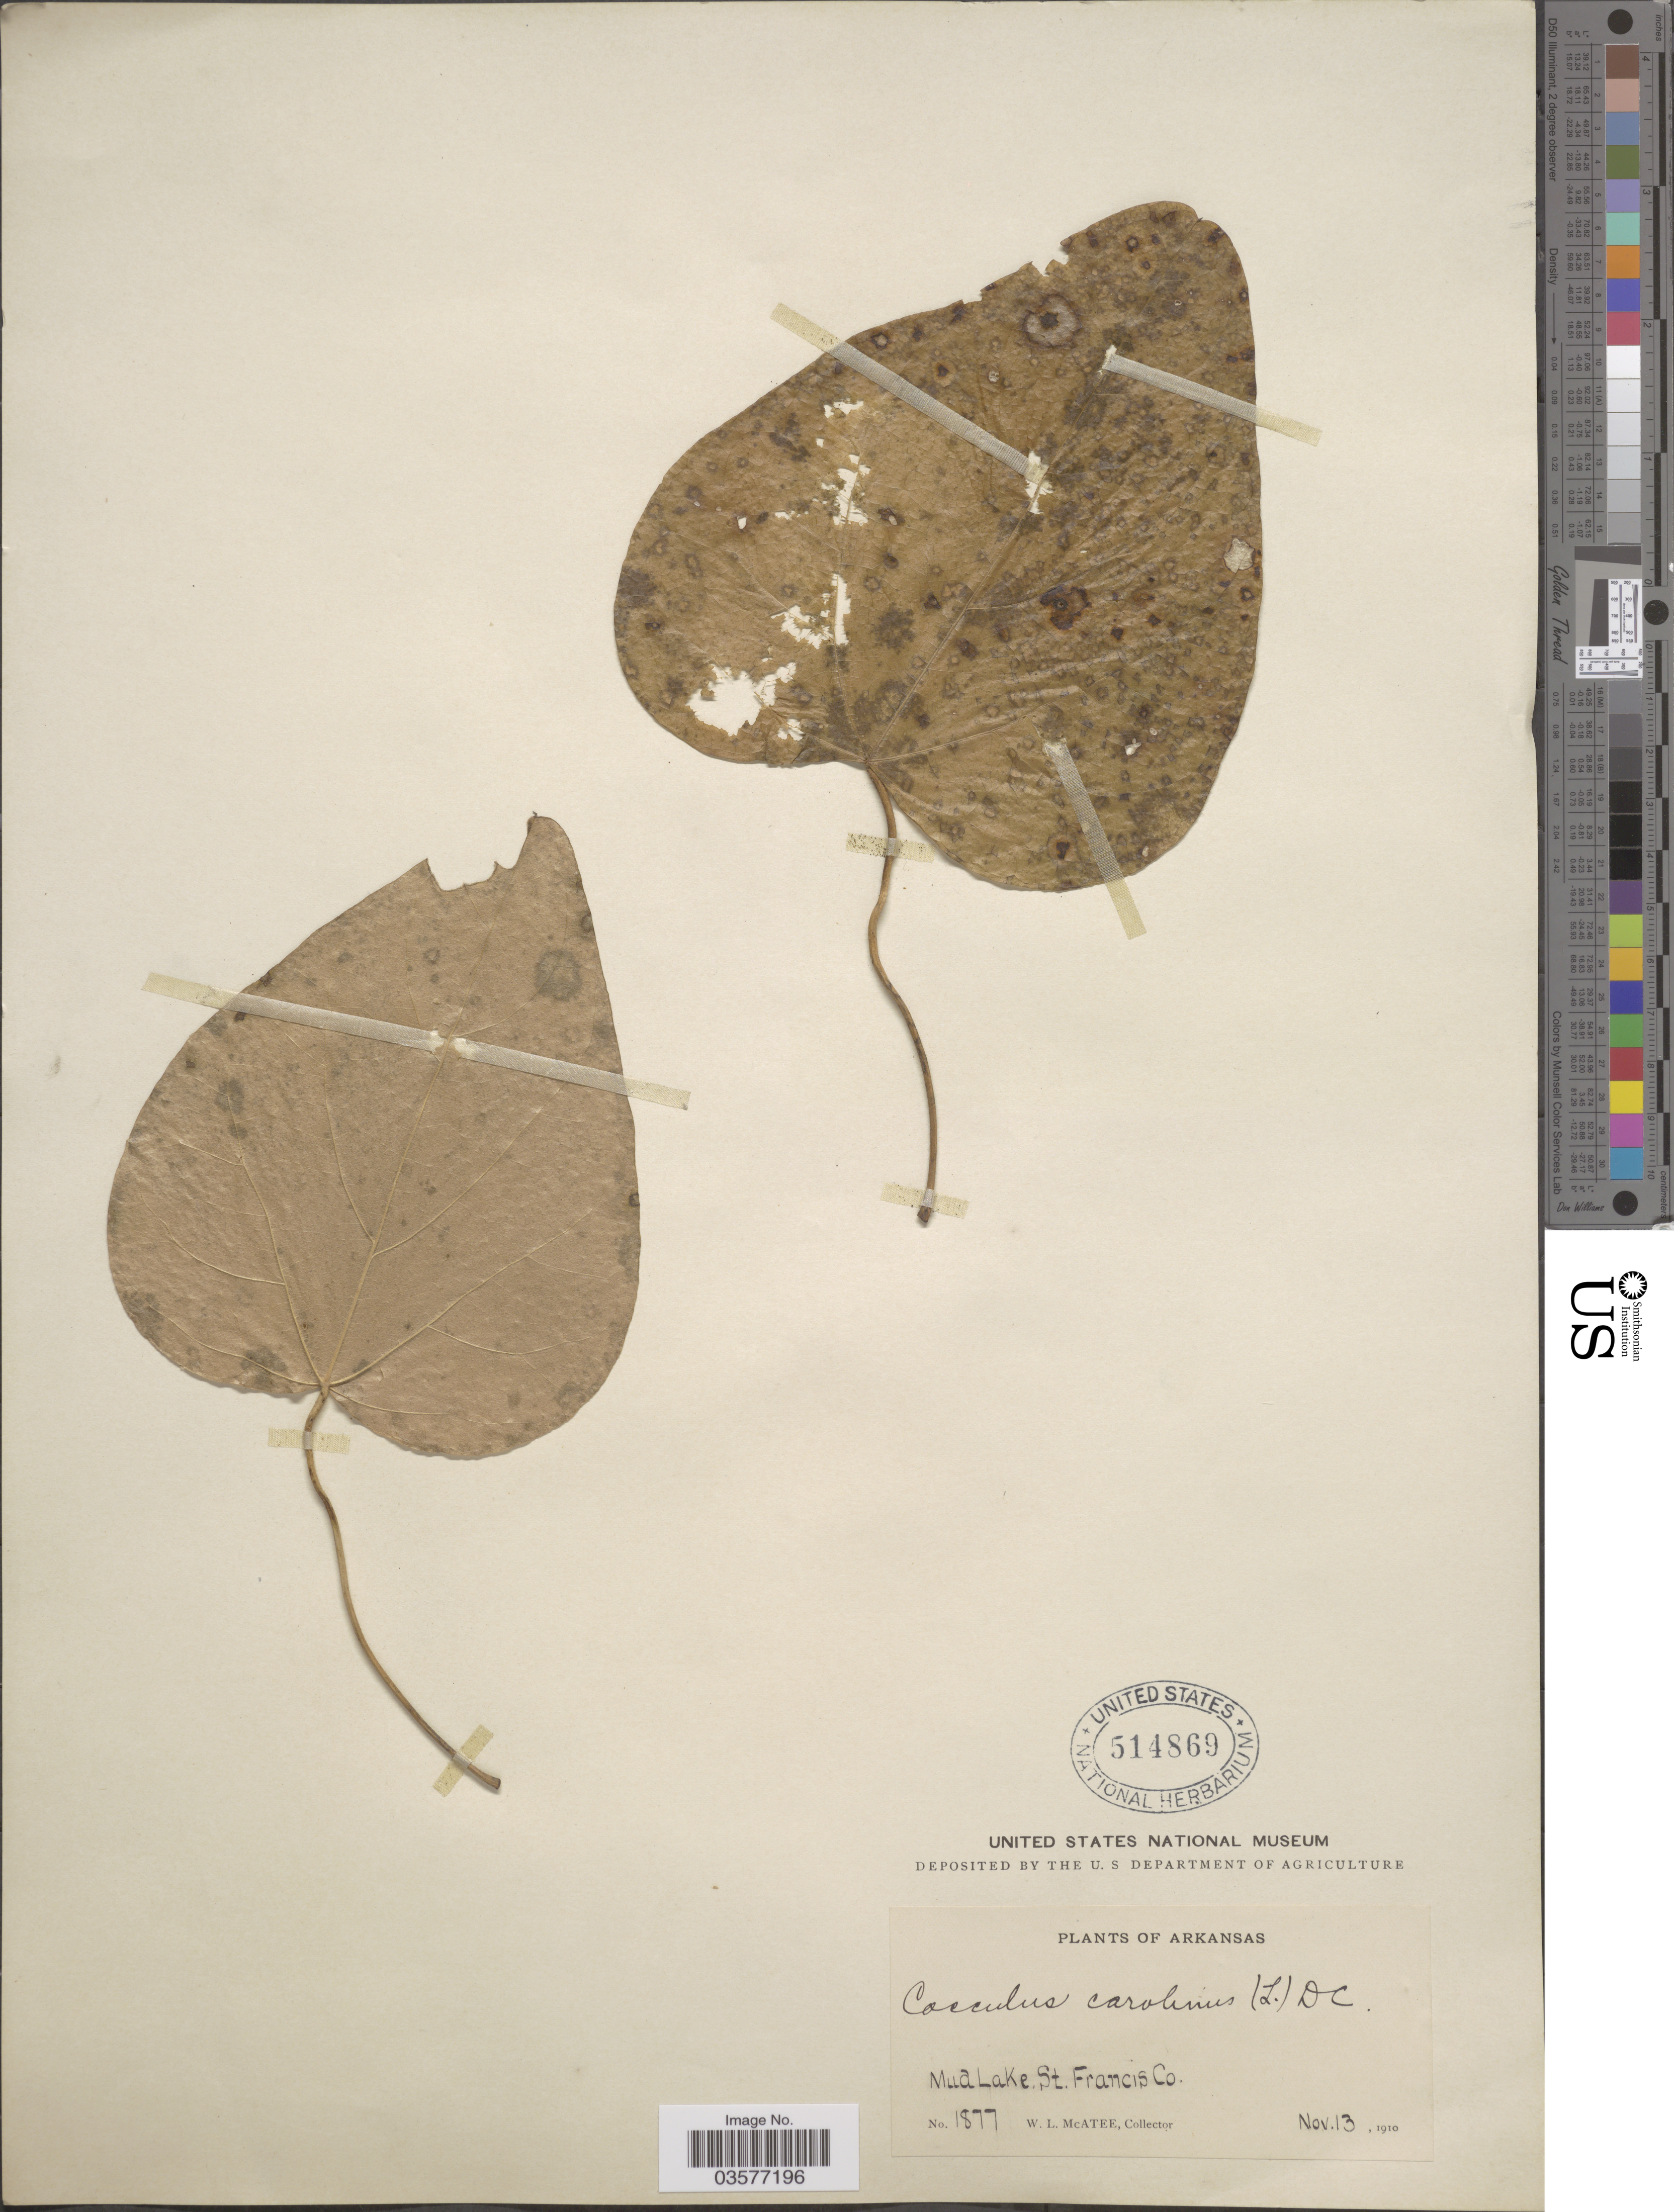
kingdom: Plantae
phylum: Tracheophyta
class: Magnoliopsida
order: Ranunculales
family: Menispermaceae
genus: Cocculus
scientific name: Cocculus carolinus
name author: (L.) DC.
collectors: W. McAtee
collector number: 1877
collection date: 1910-11-13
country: United States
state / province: Arkansas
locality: Mud Lake, St. Francis Co.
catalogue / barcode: US 514869